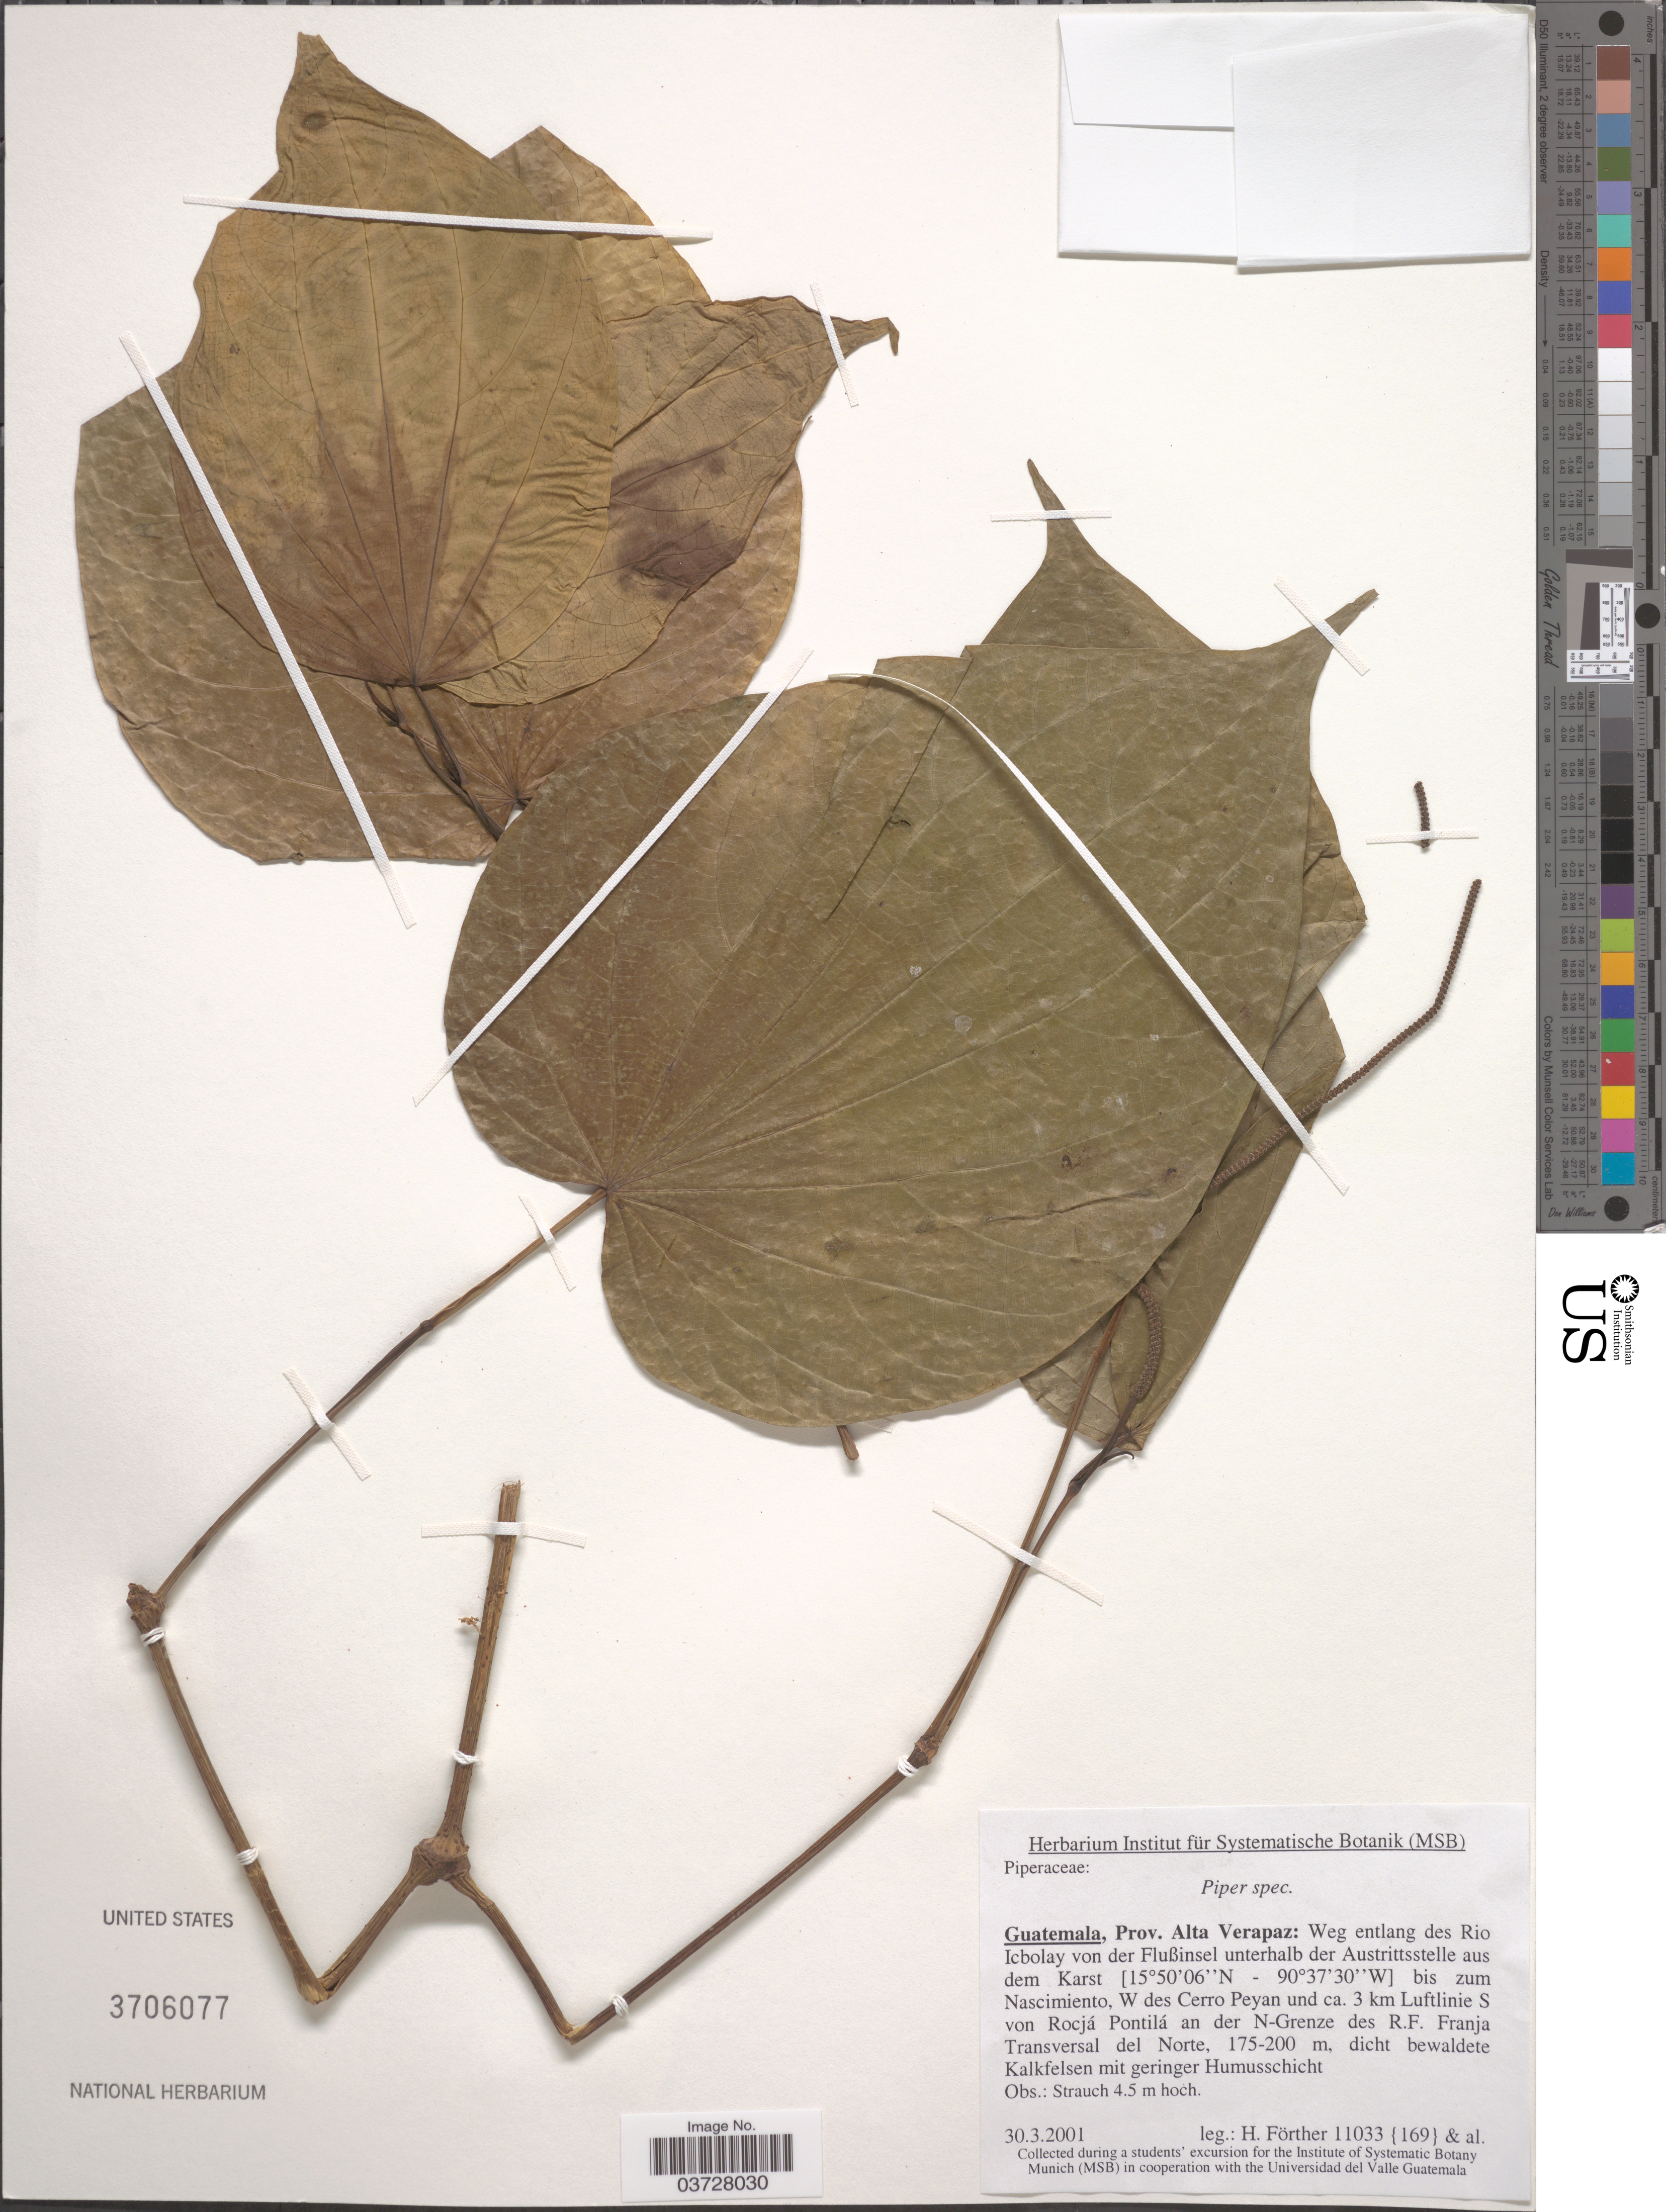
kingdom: Plantae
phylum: Tracheophyta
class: Magnoliopsida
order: Piperales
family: Piperaceae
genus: Piper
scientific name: Piper sp.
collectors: H. Förther & et al.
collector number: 11033{169}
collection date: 2001-03-30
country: Guatemala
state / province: Alta Verapaz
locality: Weg entlang des Rio Icbolay von der Flußinsel unterhalb der Austrittsstelle aus dem Karst bis zum Nascimiento, W des Cerro Peyan und ca. 3 km Luftlinie S von Rocjá Pontilá an der N-Grenze des R.F. Franja Transversal del Norte.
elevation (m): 175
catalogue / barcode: US 3706077